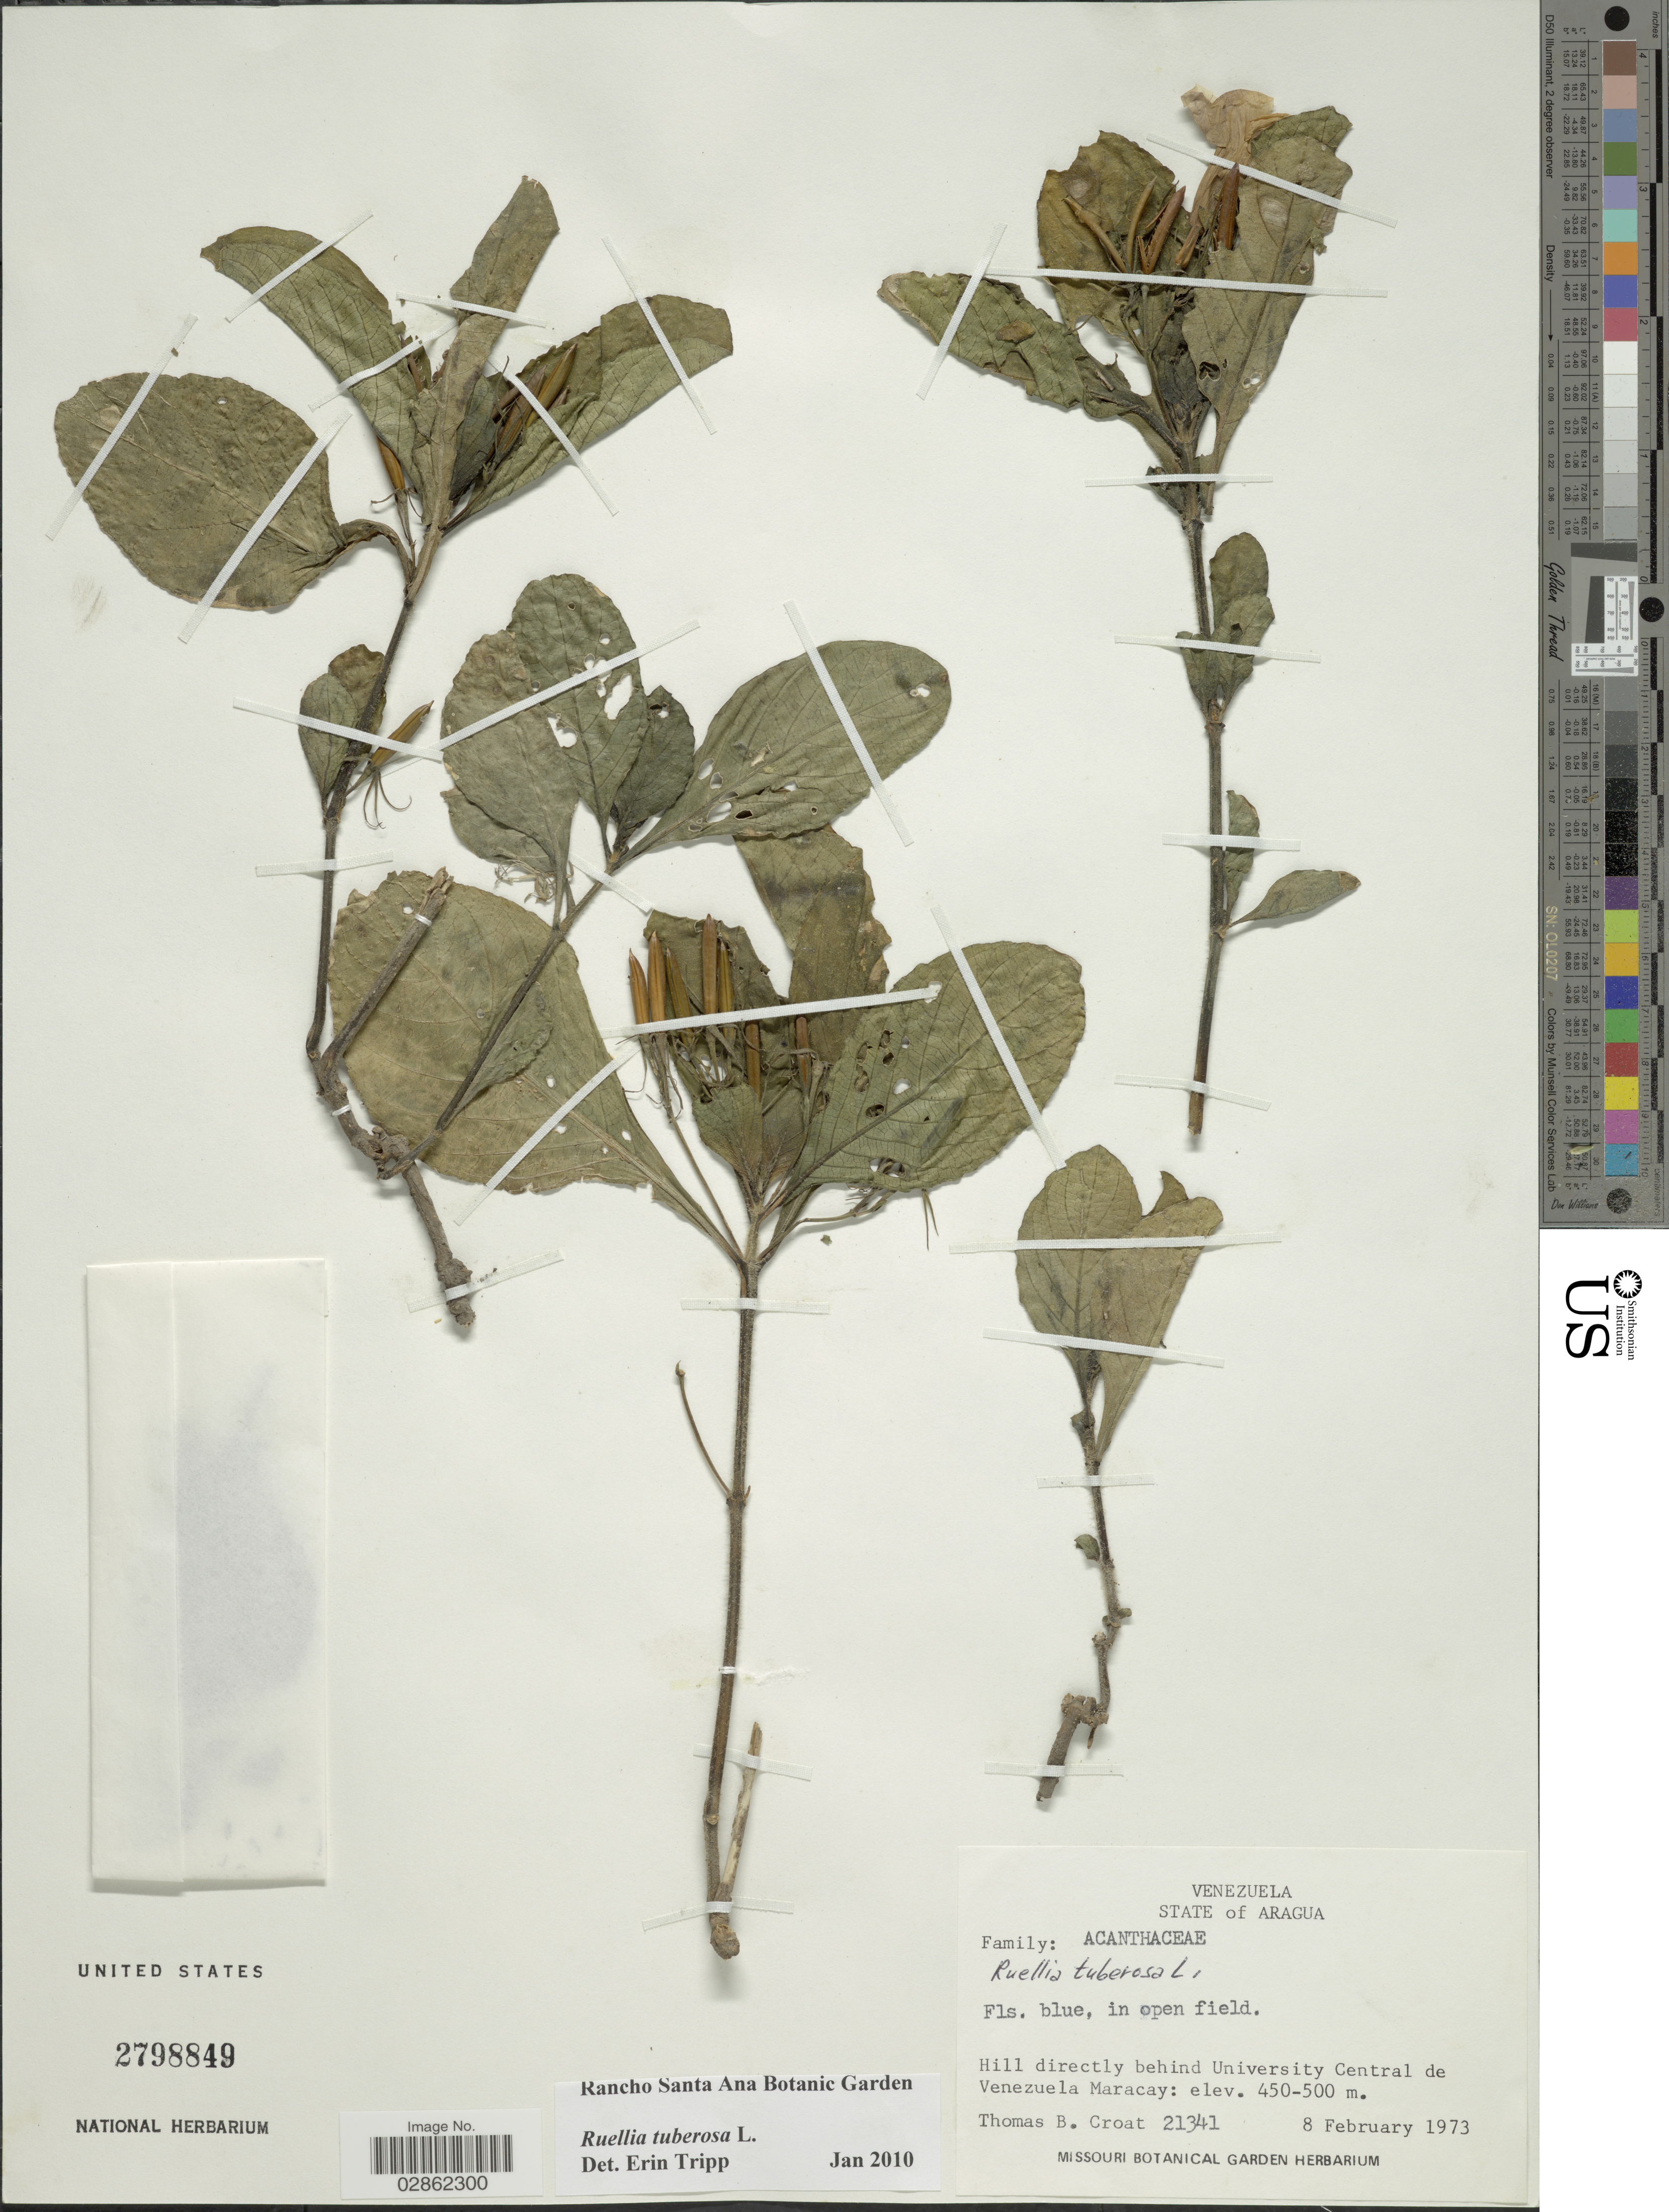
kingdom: Plantae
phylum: Tracheophyta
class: Magnoliopsida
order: Lamiales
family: Acanthaceae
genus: Ruellia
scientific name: Ruellia tuberosa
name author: L.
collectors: T. B. Croat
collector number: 21341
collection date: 1973-02-08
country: Venezuela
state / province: Aragua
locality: Hill directly behind University Central de Venezuela Maracay.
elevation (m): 450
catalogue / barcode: US 2798849